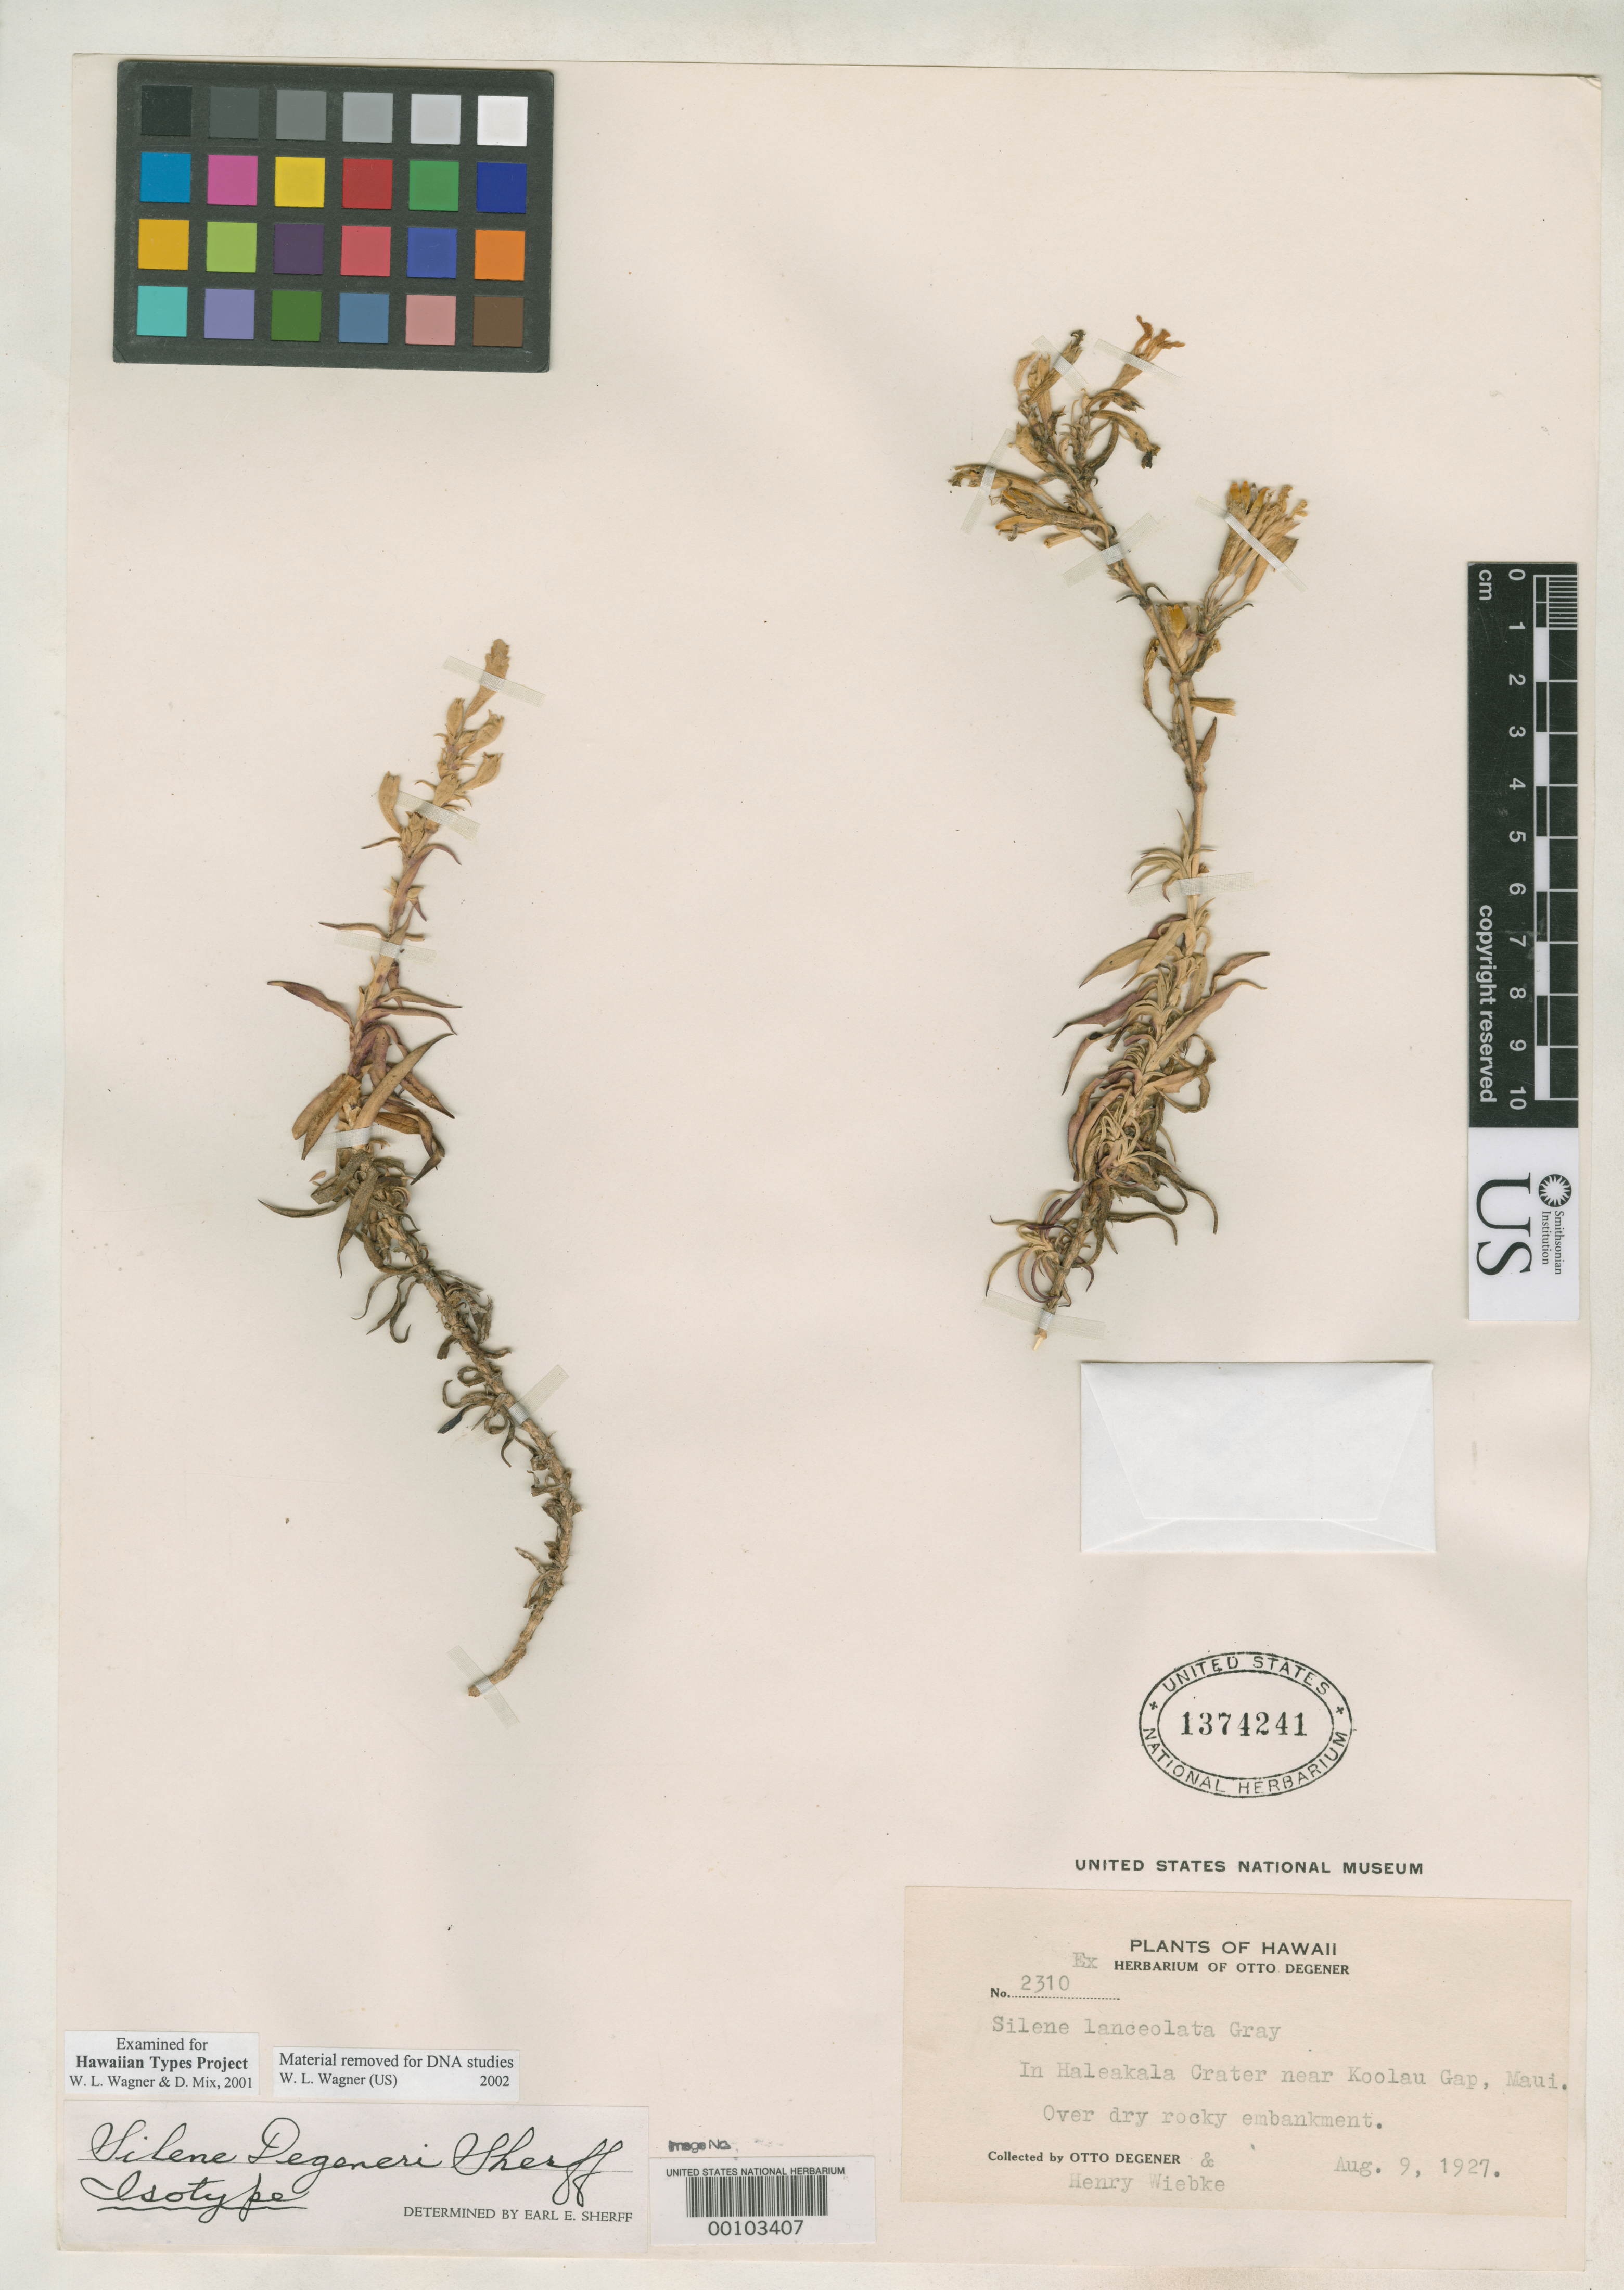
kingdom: Plantae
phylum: Tracheophyta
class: Magnoliopsida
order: Caryophyllales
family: Caryophyllaceae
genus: Silene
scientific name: Silene degeneri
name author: Sherff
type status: Isotype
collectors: O. Degener & H. Wiebke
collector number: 2310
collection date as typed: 09 Aug 1927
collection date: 1927-08-09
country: United States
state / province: Hawaii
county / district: Maui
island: Maui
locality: Haleakala Crater near Kaupo Gap.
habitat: Over dry rocky embankment.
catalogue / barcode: US 1374241